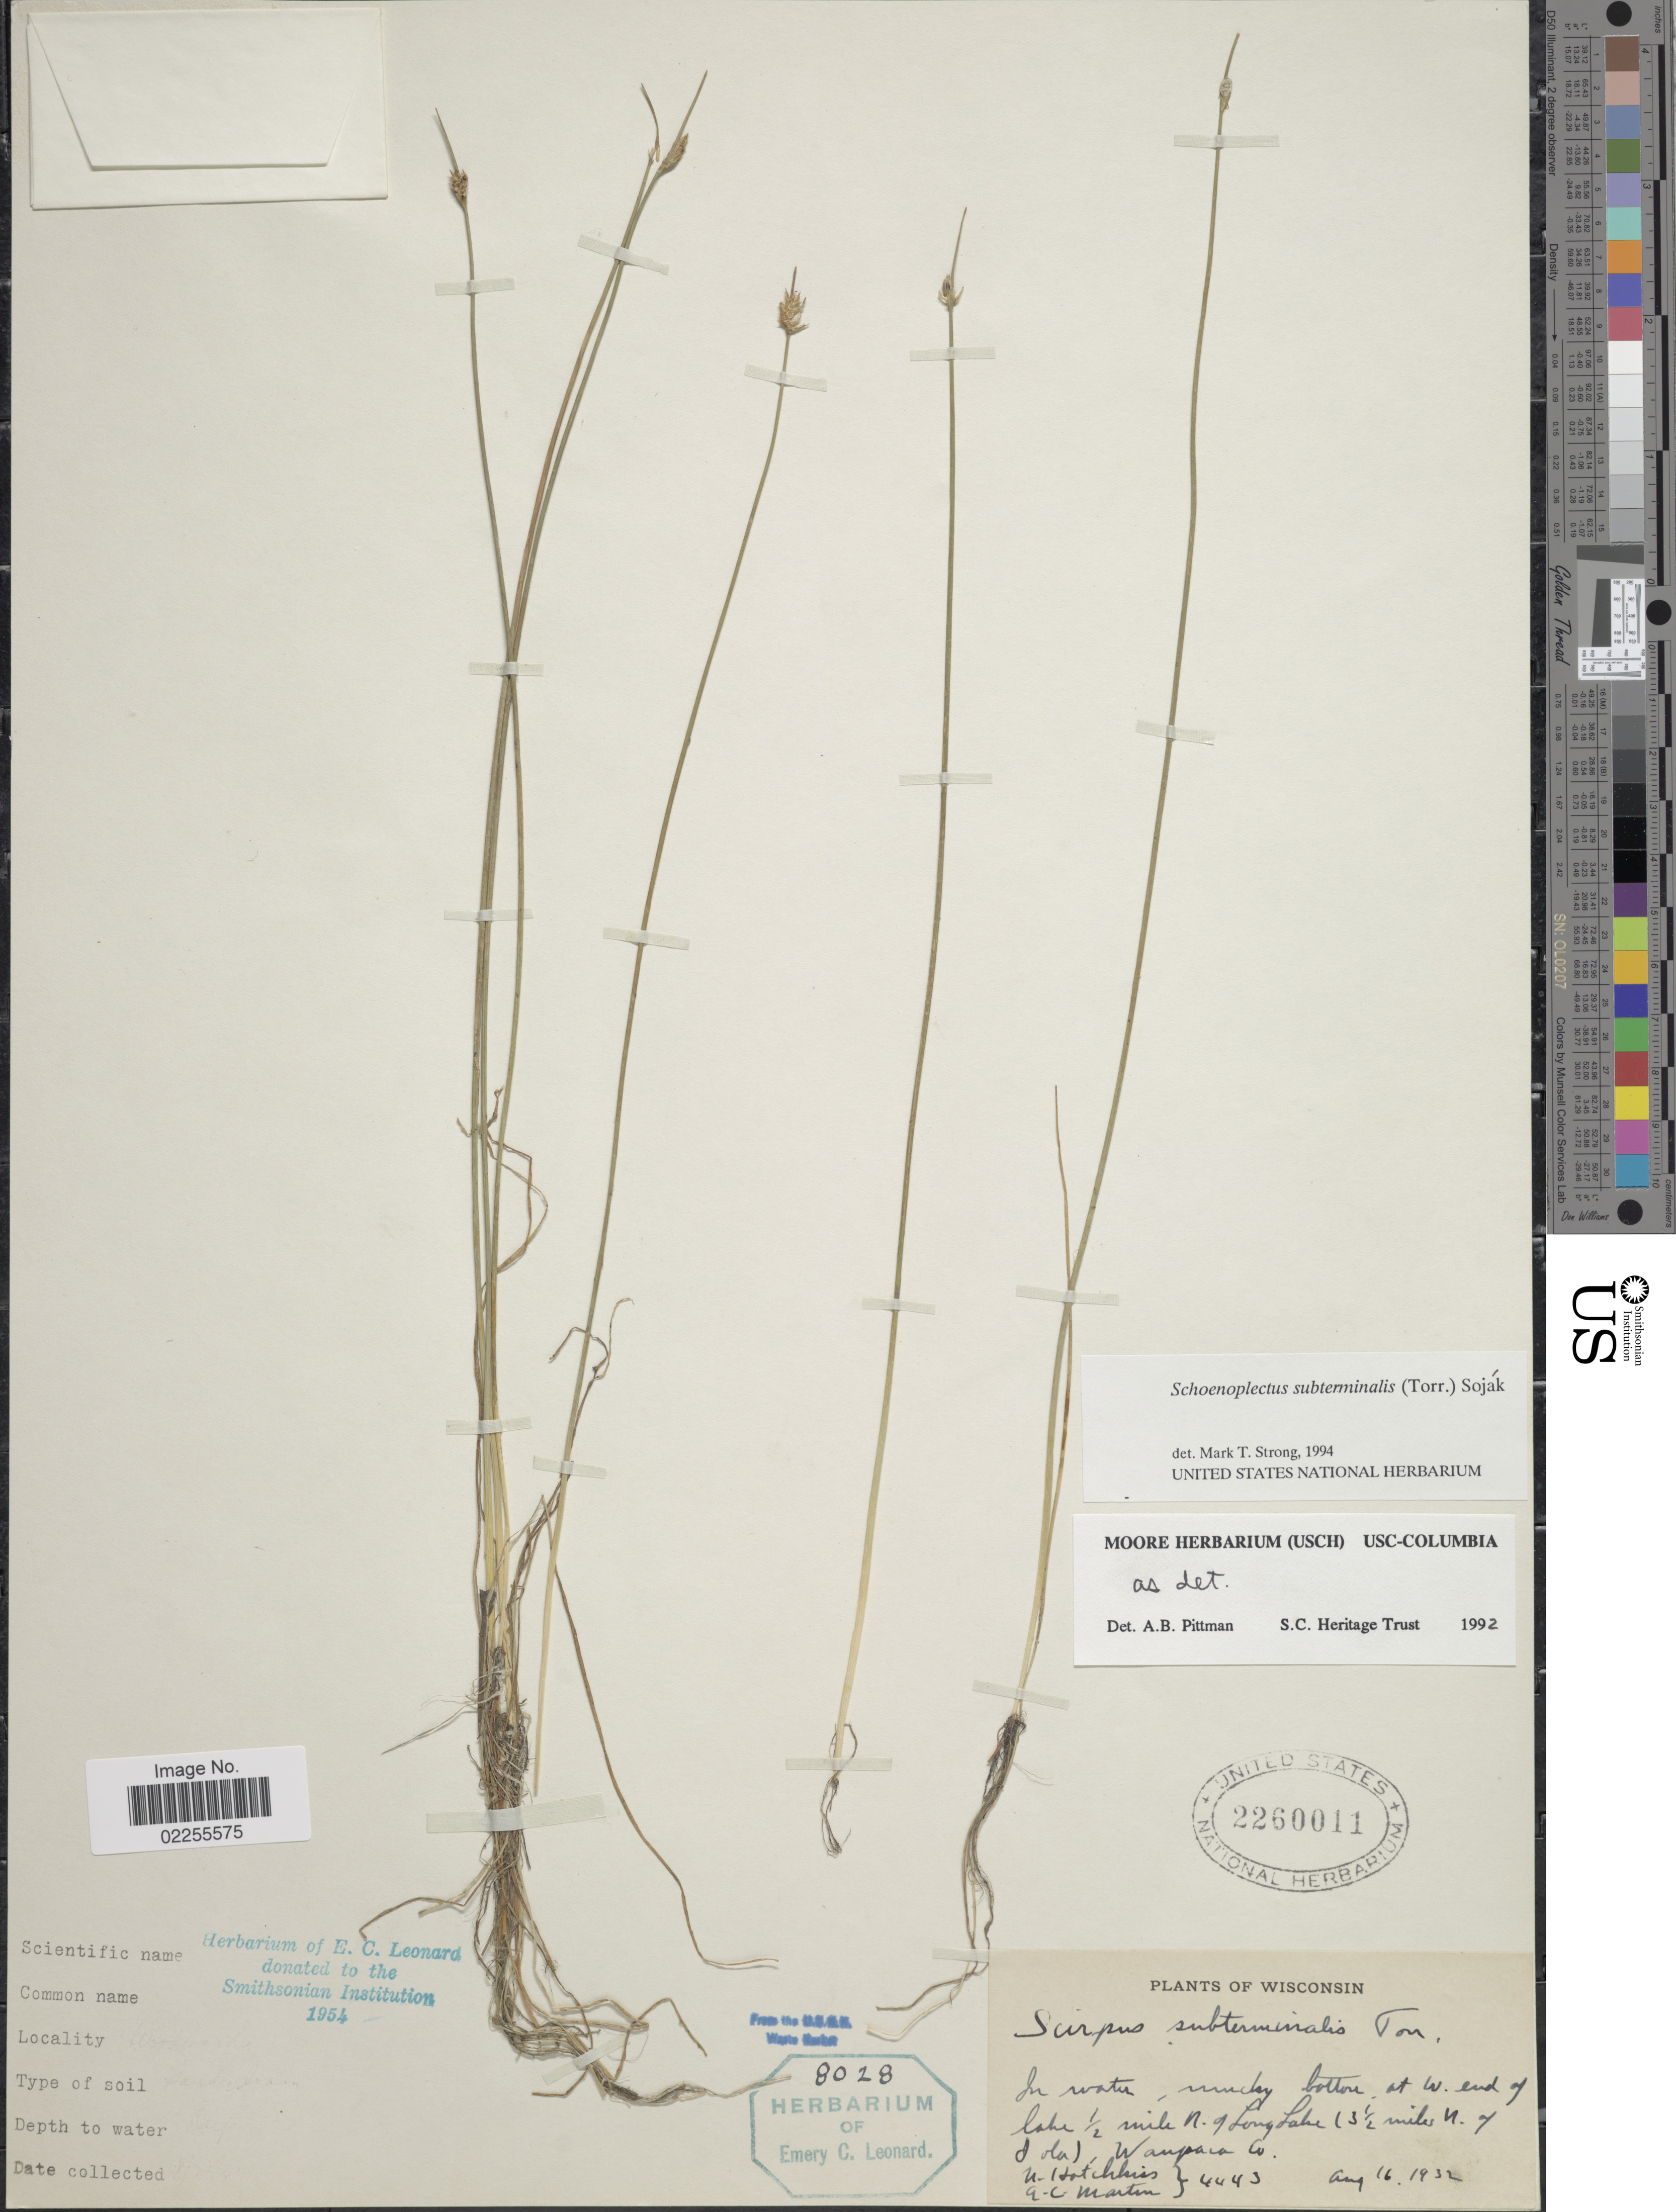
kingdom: Plantae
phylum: Tracheophyta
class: Liliopsida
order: Poales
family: Cyperaceae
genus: Schoenoplectus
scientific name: Schoenoplectus subterminalis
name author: (Torr.) Soják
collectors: N. Hotchkiss & A. C. Martin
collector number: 4443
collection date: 1932-08-16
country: United States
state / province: Wisconsin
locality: In water, mucky bottom, at W. end of lake 1/2 mile N. of Lon Lake (3 1/2 miles N. of Iola) Waupaca Co.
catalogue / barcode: US 2260011